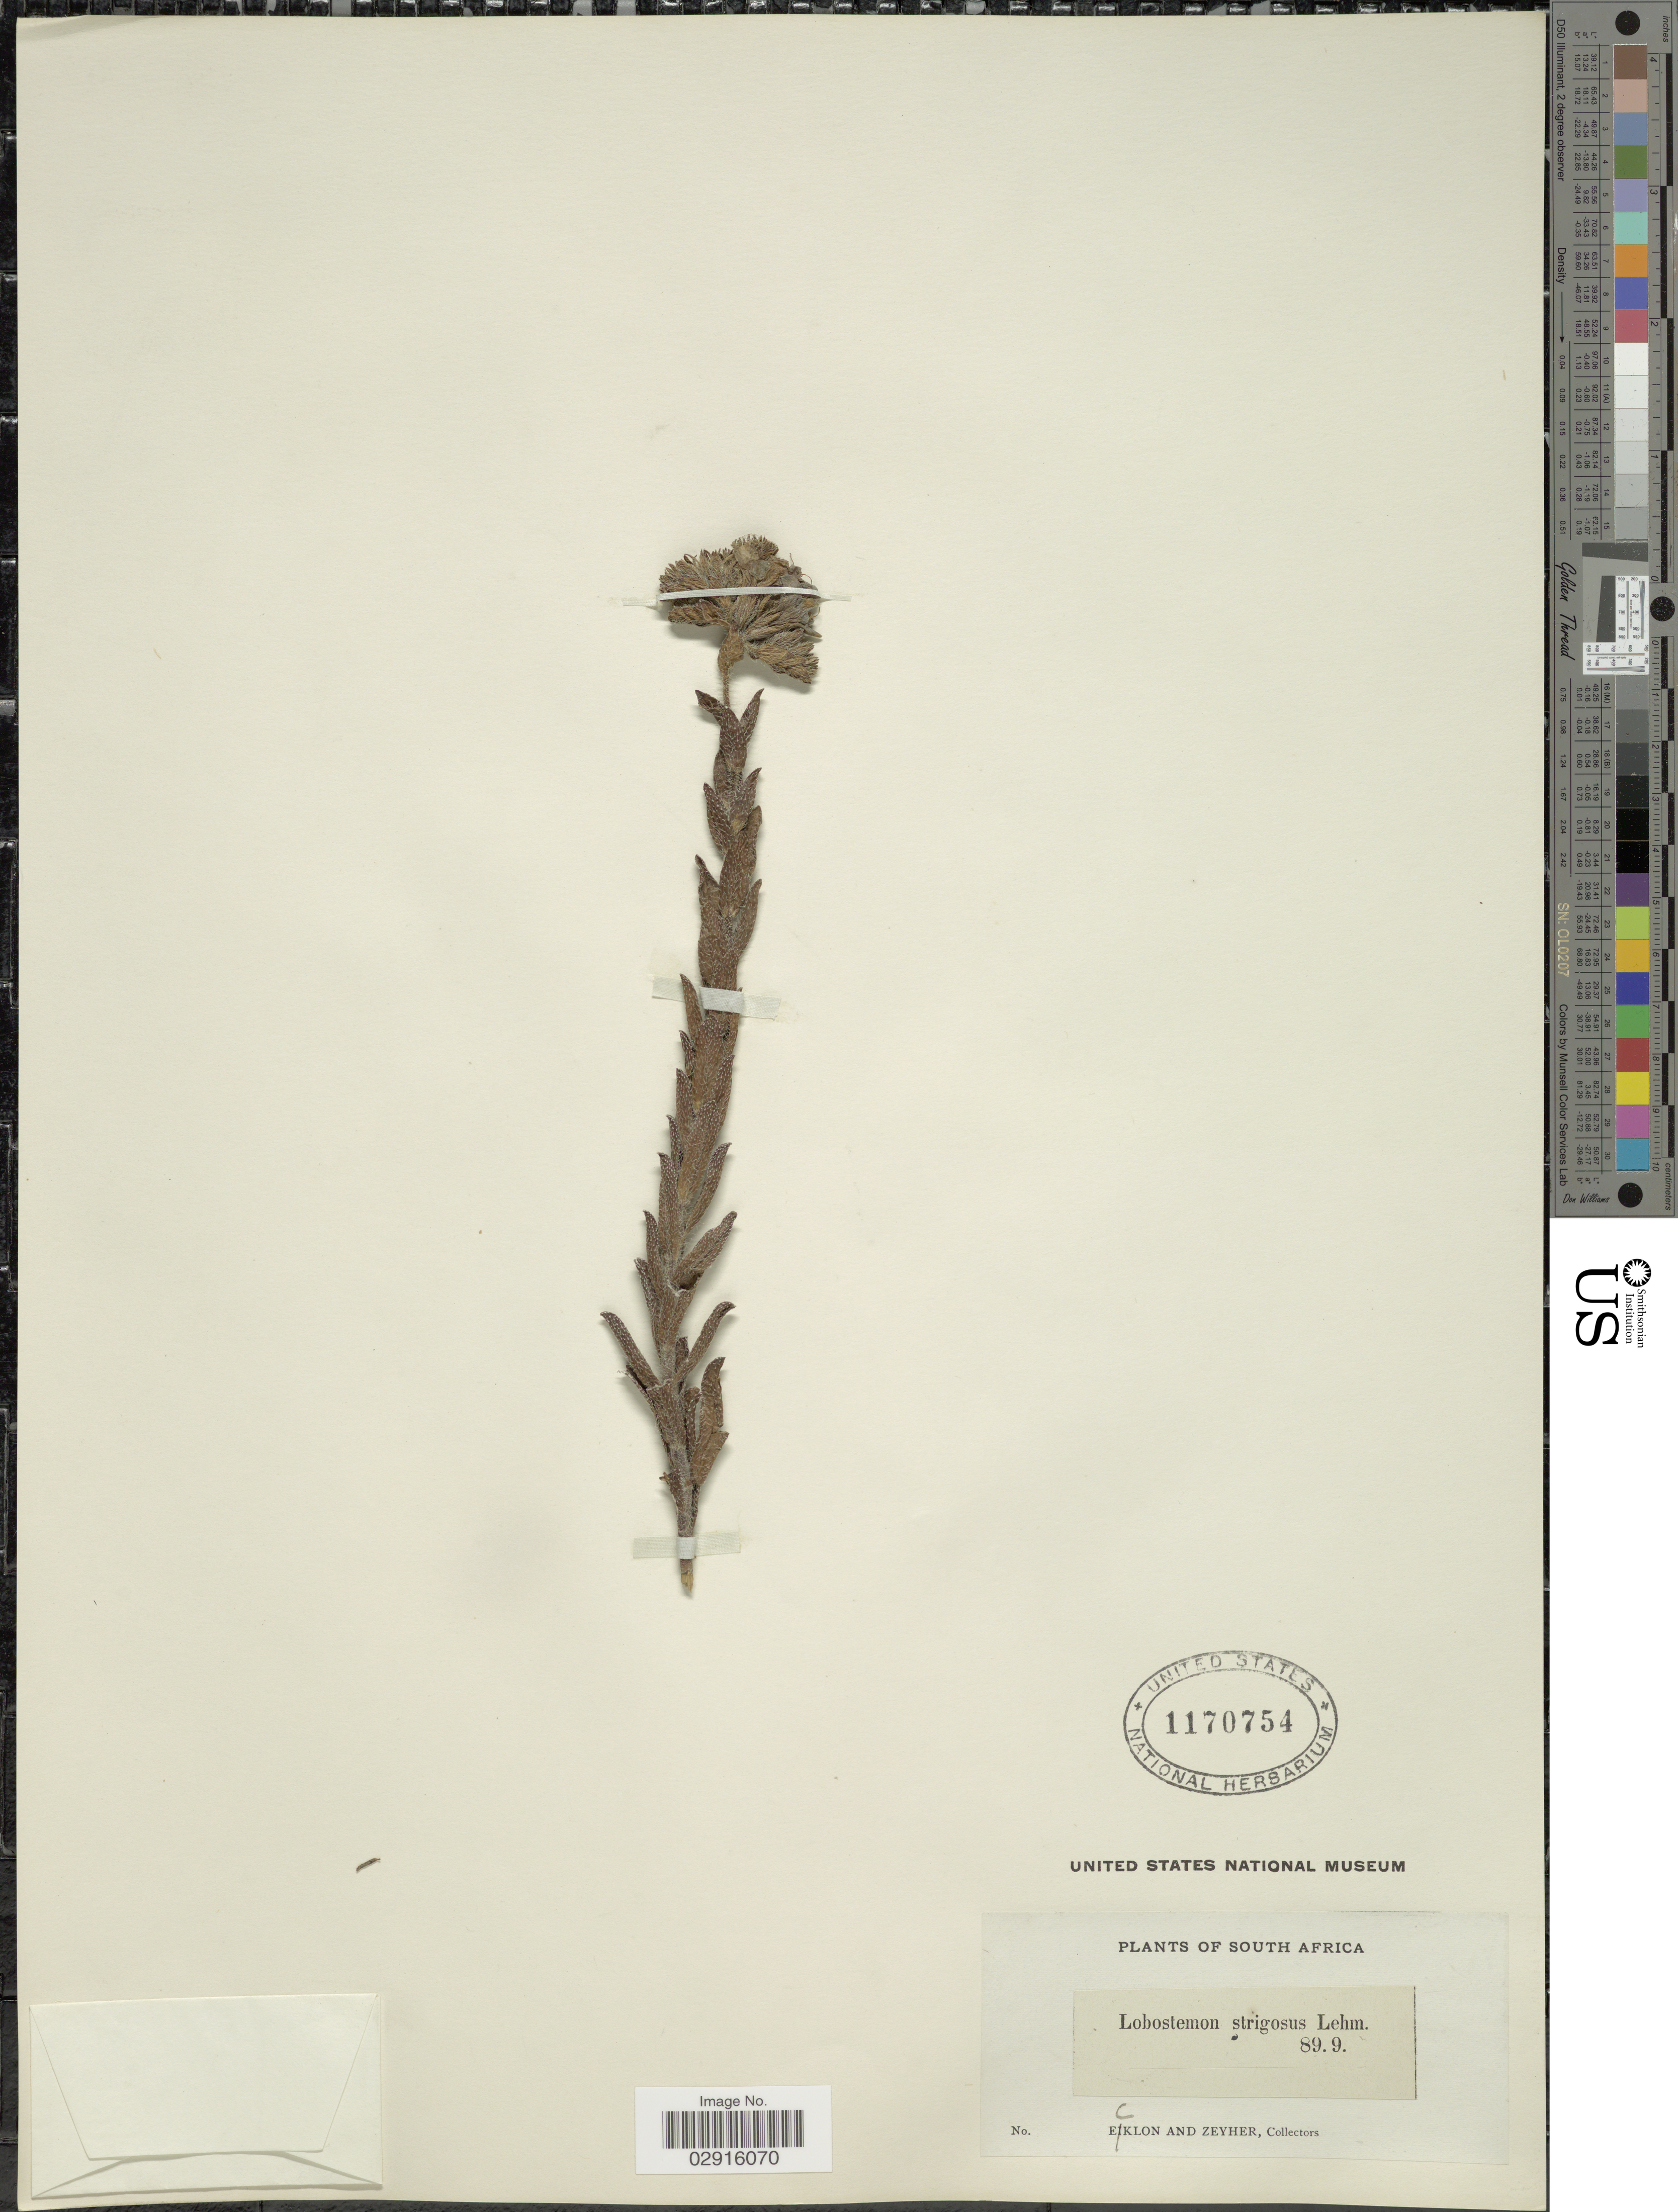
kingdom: Plantae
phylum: Tracheophyta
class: Magnoliopsida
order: Boraginales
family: Boraginaceae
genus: Lobostemon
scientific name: Lobostemon strigosus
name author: (Sw.) H. Buek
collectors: -. Ecklon & -. Zeyher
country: South Africa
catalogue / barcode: US 1170754